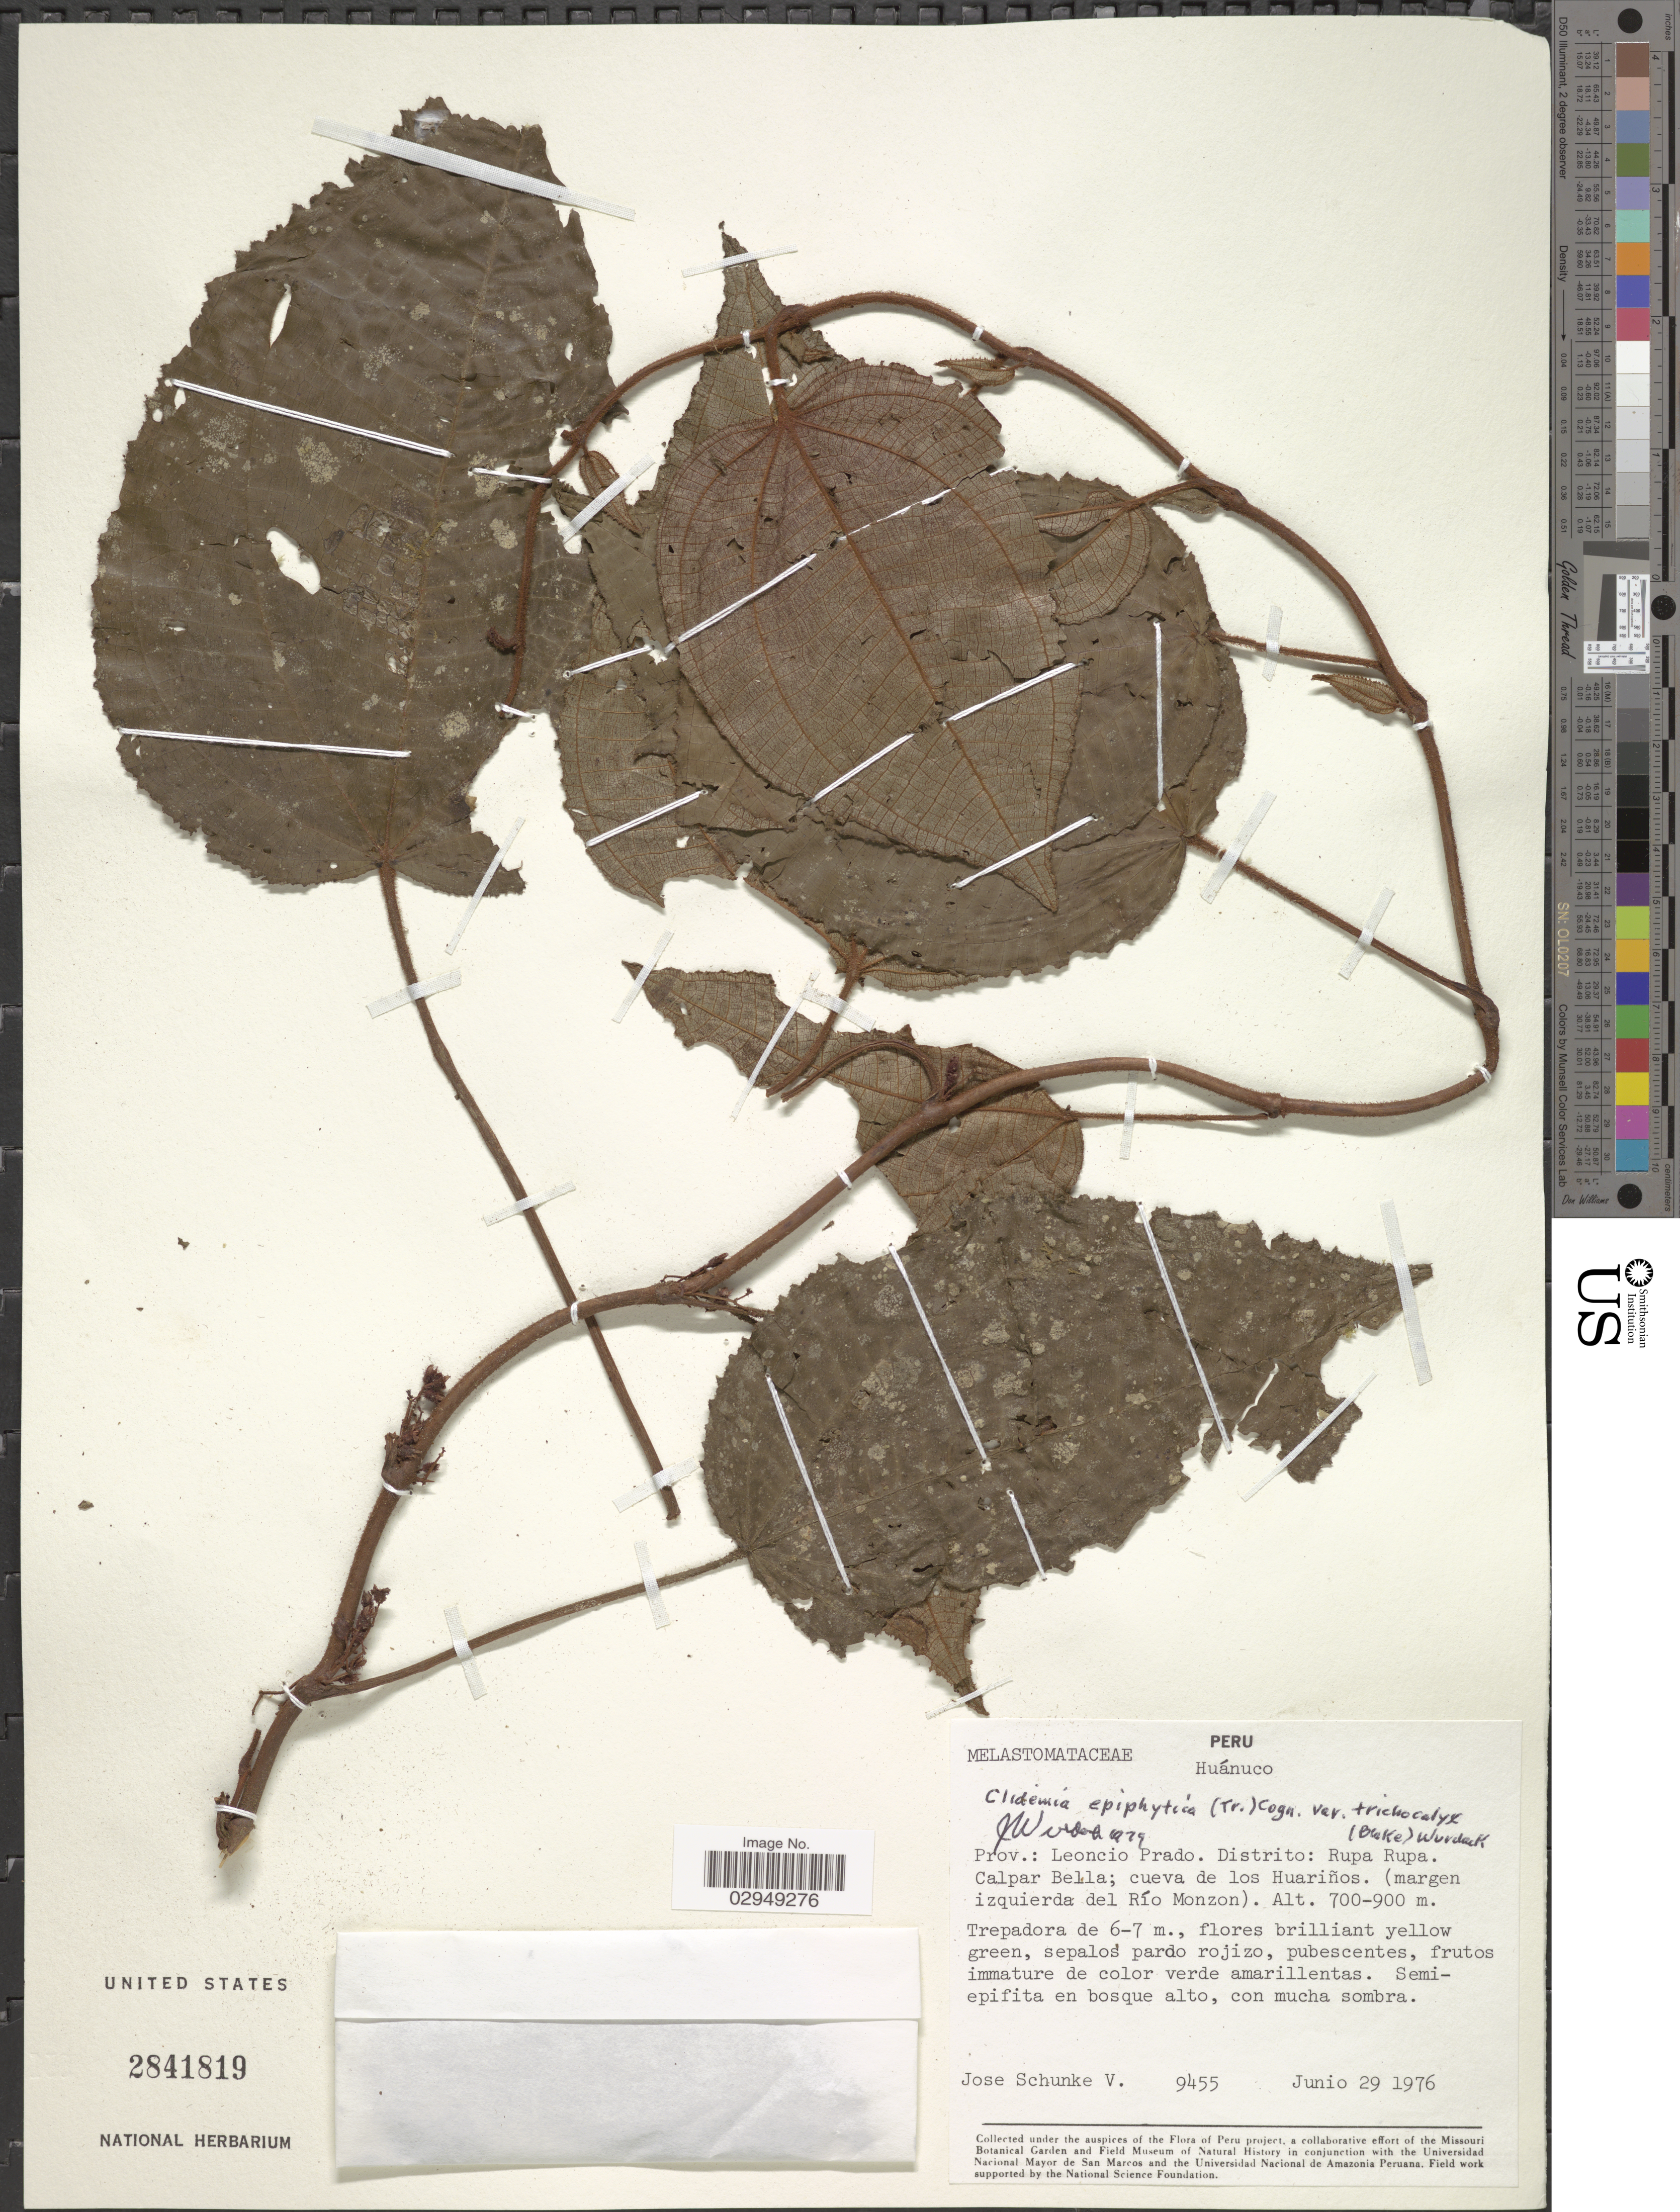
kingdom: Plantae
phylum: Tracheophyta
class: Magnoliopsida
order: Myrtales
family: Melastomataceae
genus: Clidemia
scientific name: Clidemia epiphytica var. trichocalyx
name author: (S.F. Blake) Wurdack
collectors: J. Schunke Vigo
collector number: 9455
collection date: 1976-06-29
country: Peru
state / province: Huánuco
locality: Prov. Leoncio Prado, Distrito Rupa Rupa, Calpar Bella, cueva de los Huariños (margem izquierda del Río Monzon).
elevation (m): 700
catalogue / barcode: US 2841819